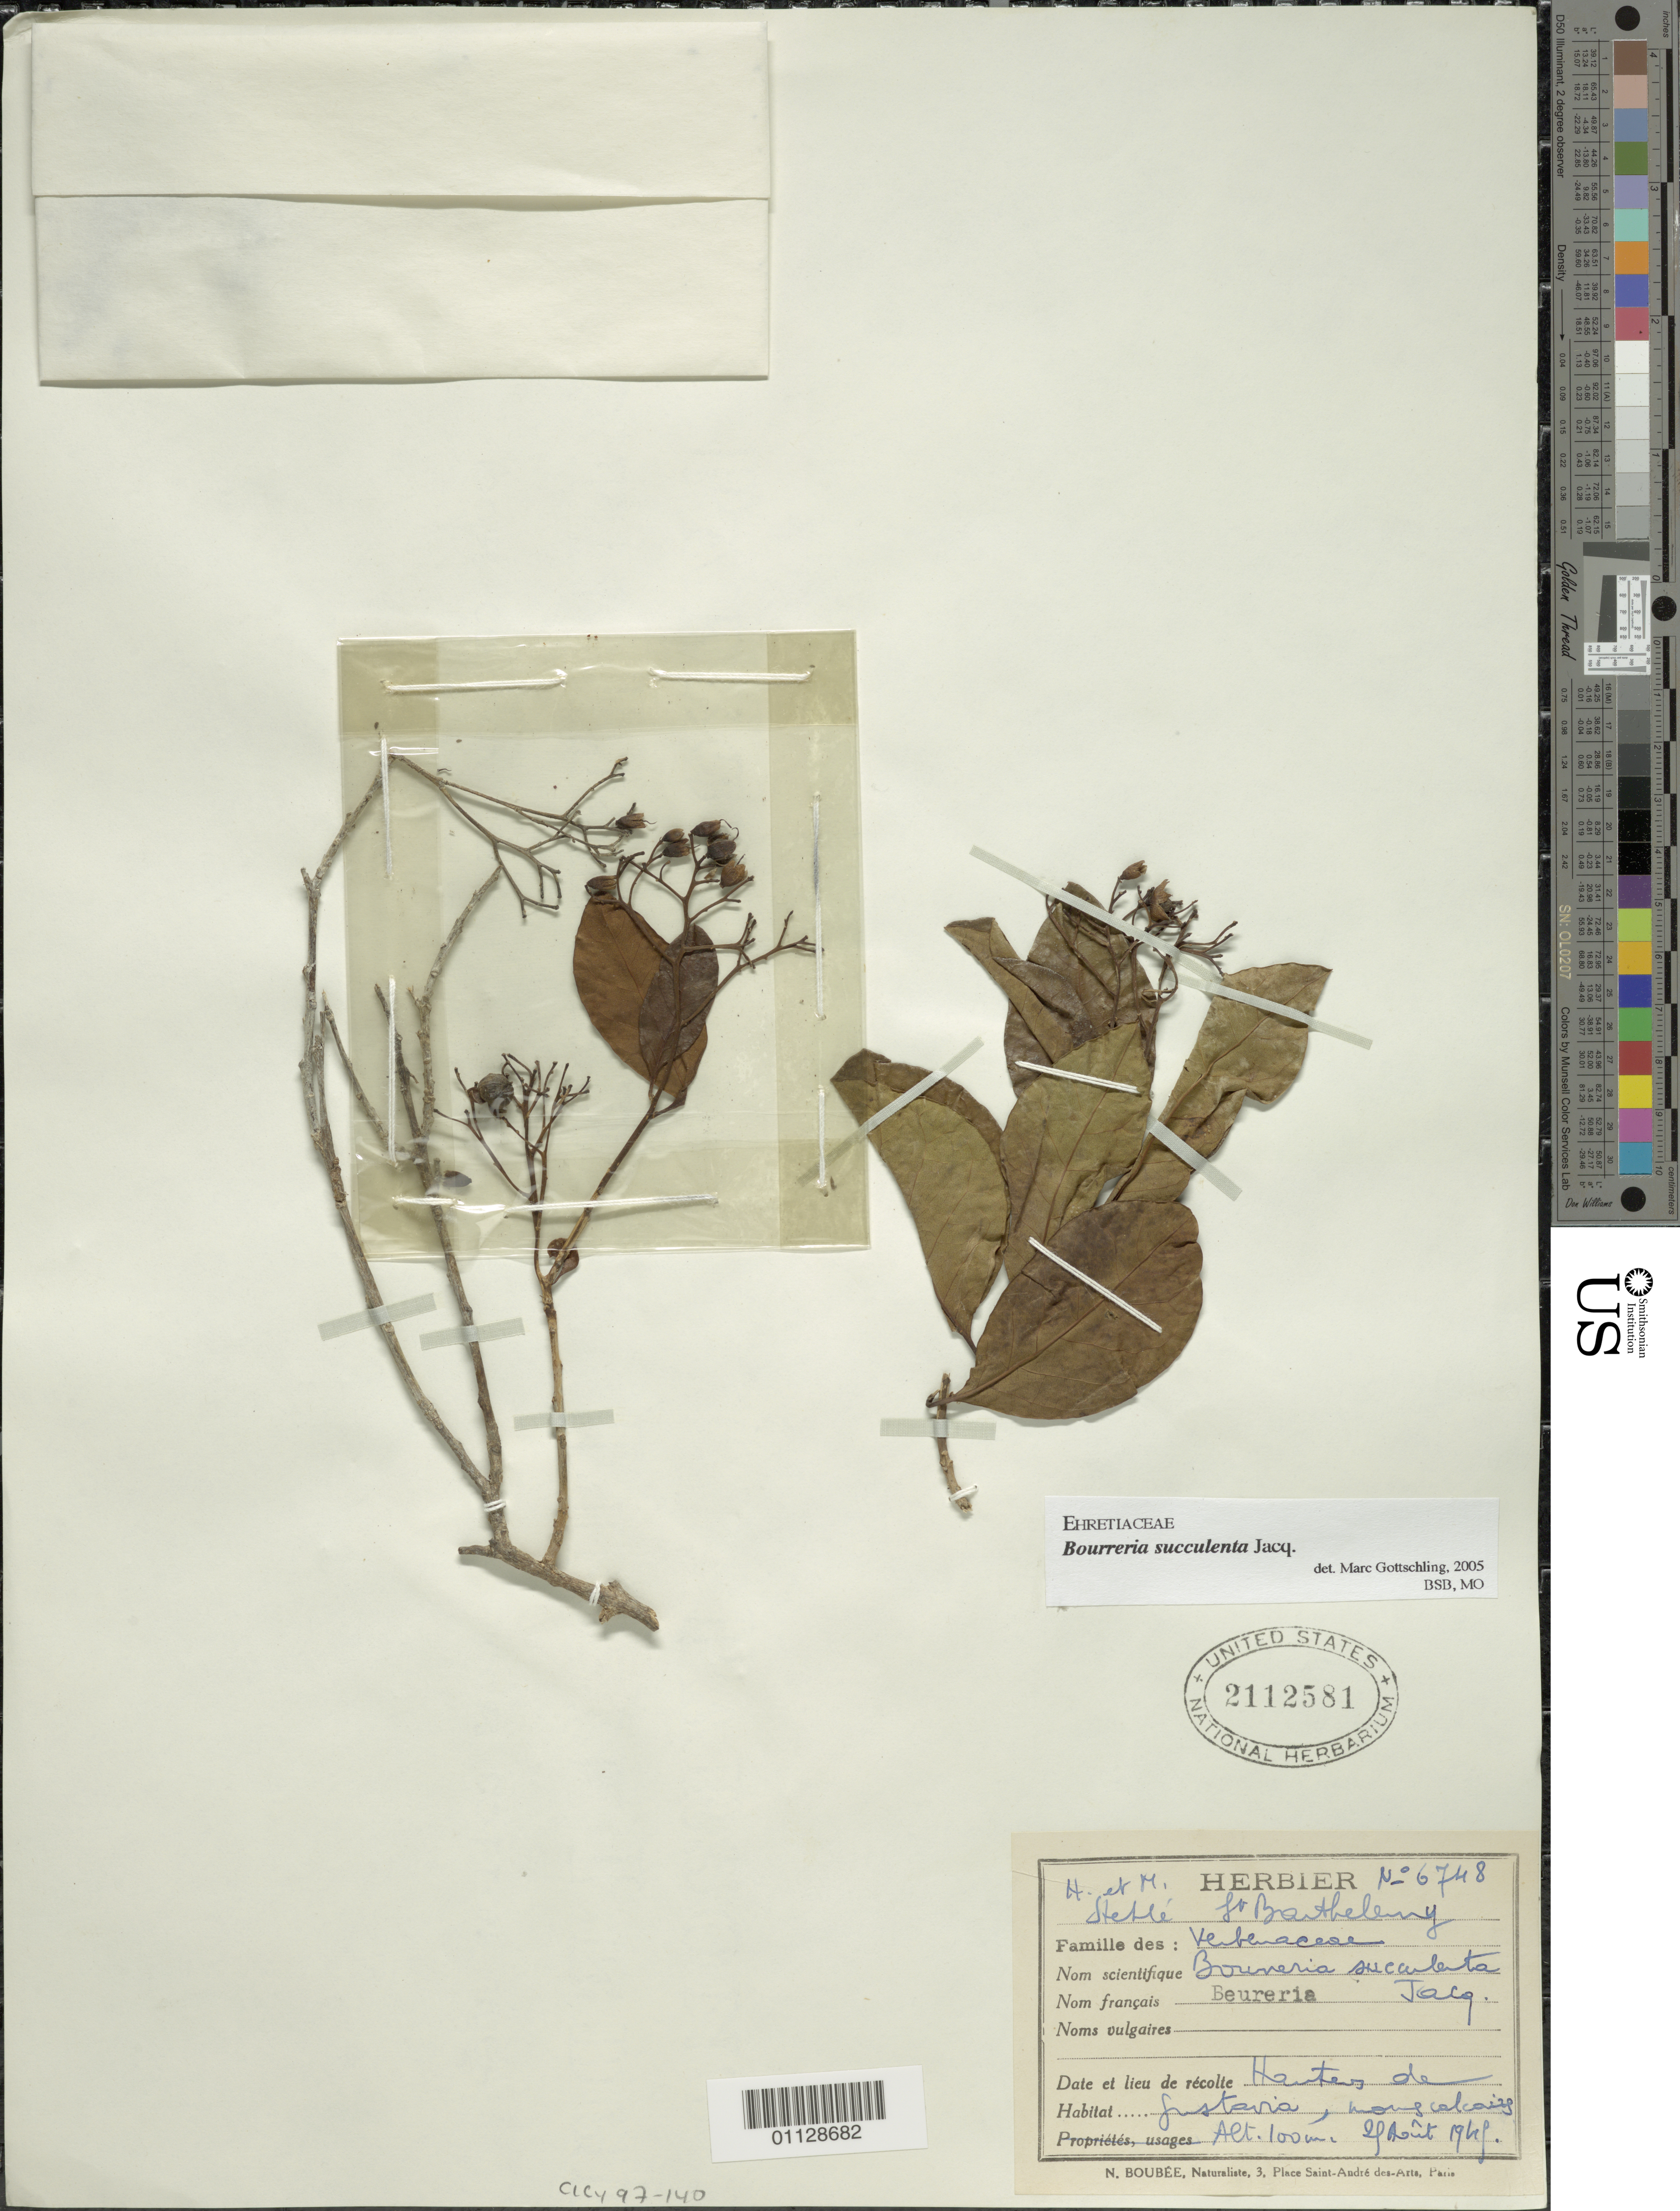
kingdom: Plantae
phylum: Tracheophyta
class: Magnoliopsida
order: Boraginales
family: Ehretiaceae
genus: Bourreria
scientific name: Bourreria succulenta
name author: Jacq.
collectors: H. Stehlé & M. Stehlé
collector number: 6748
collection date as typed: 29 Aug 1949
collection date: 1949-08-29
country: Saint Barthélemy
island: St. Barthélemy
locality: Hauteurs de Gustavia, morne calcaires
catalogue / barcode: US 2112581